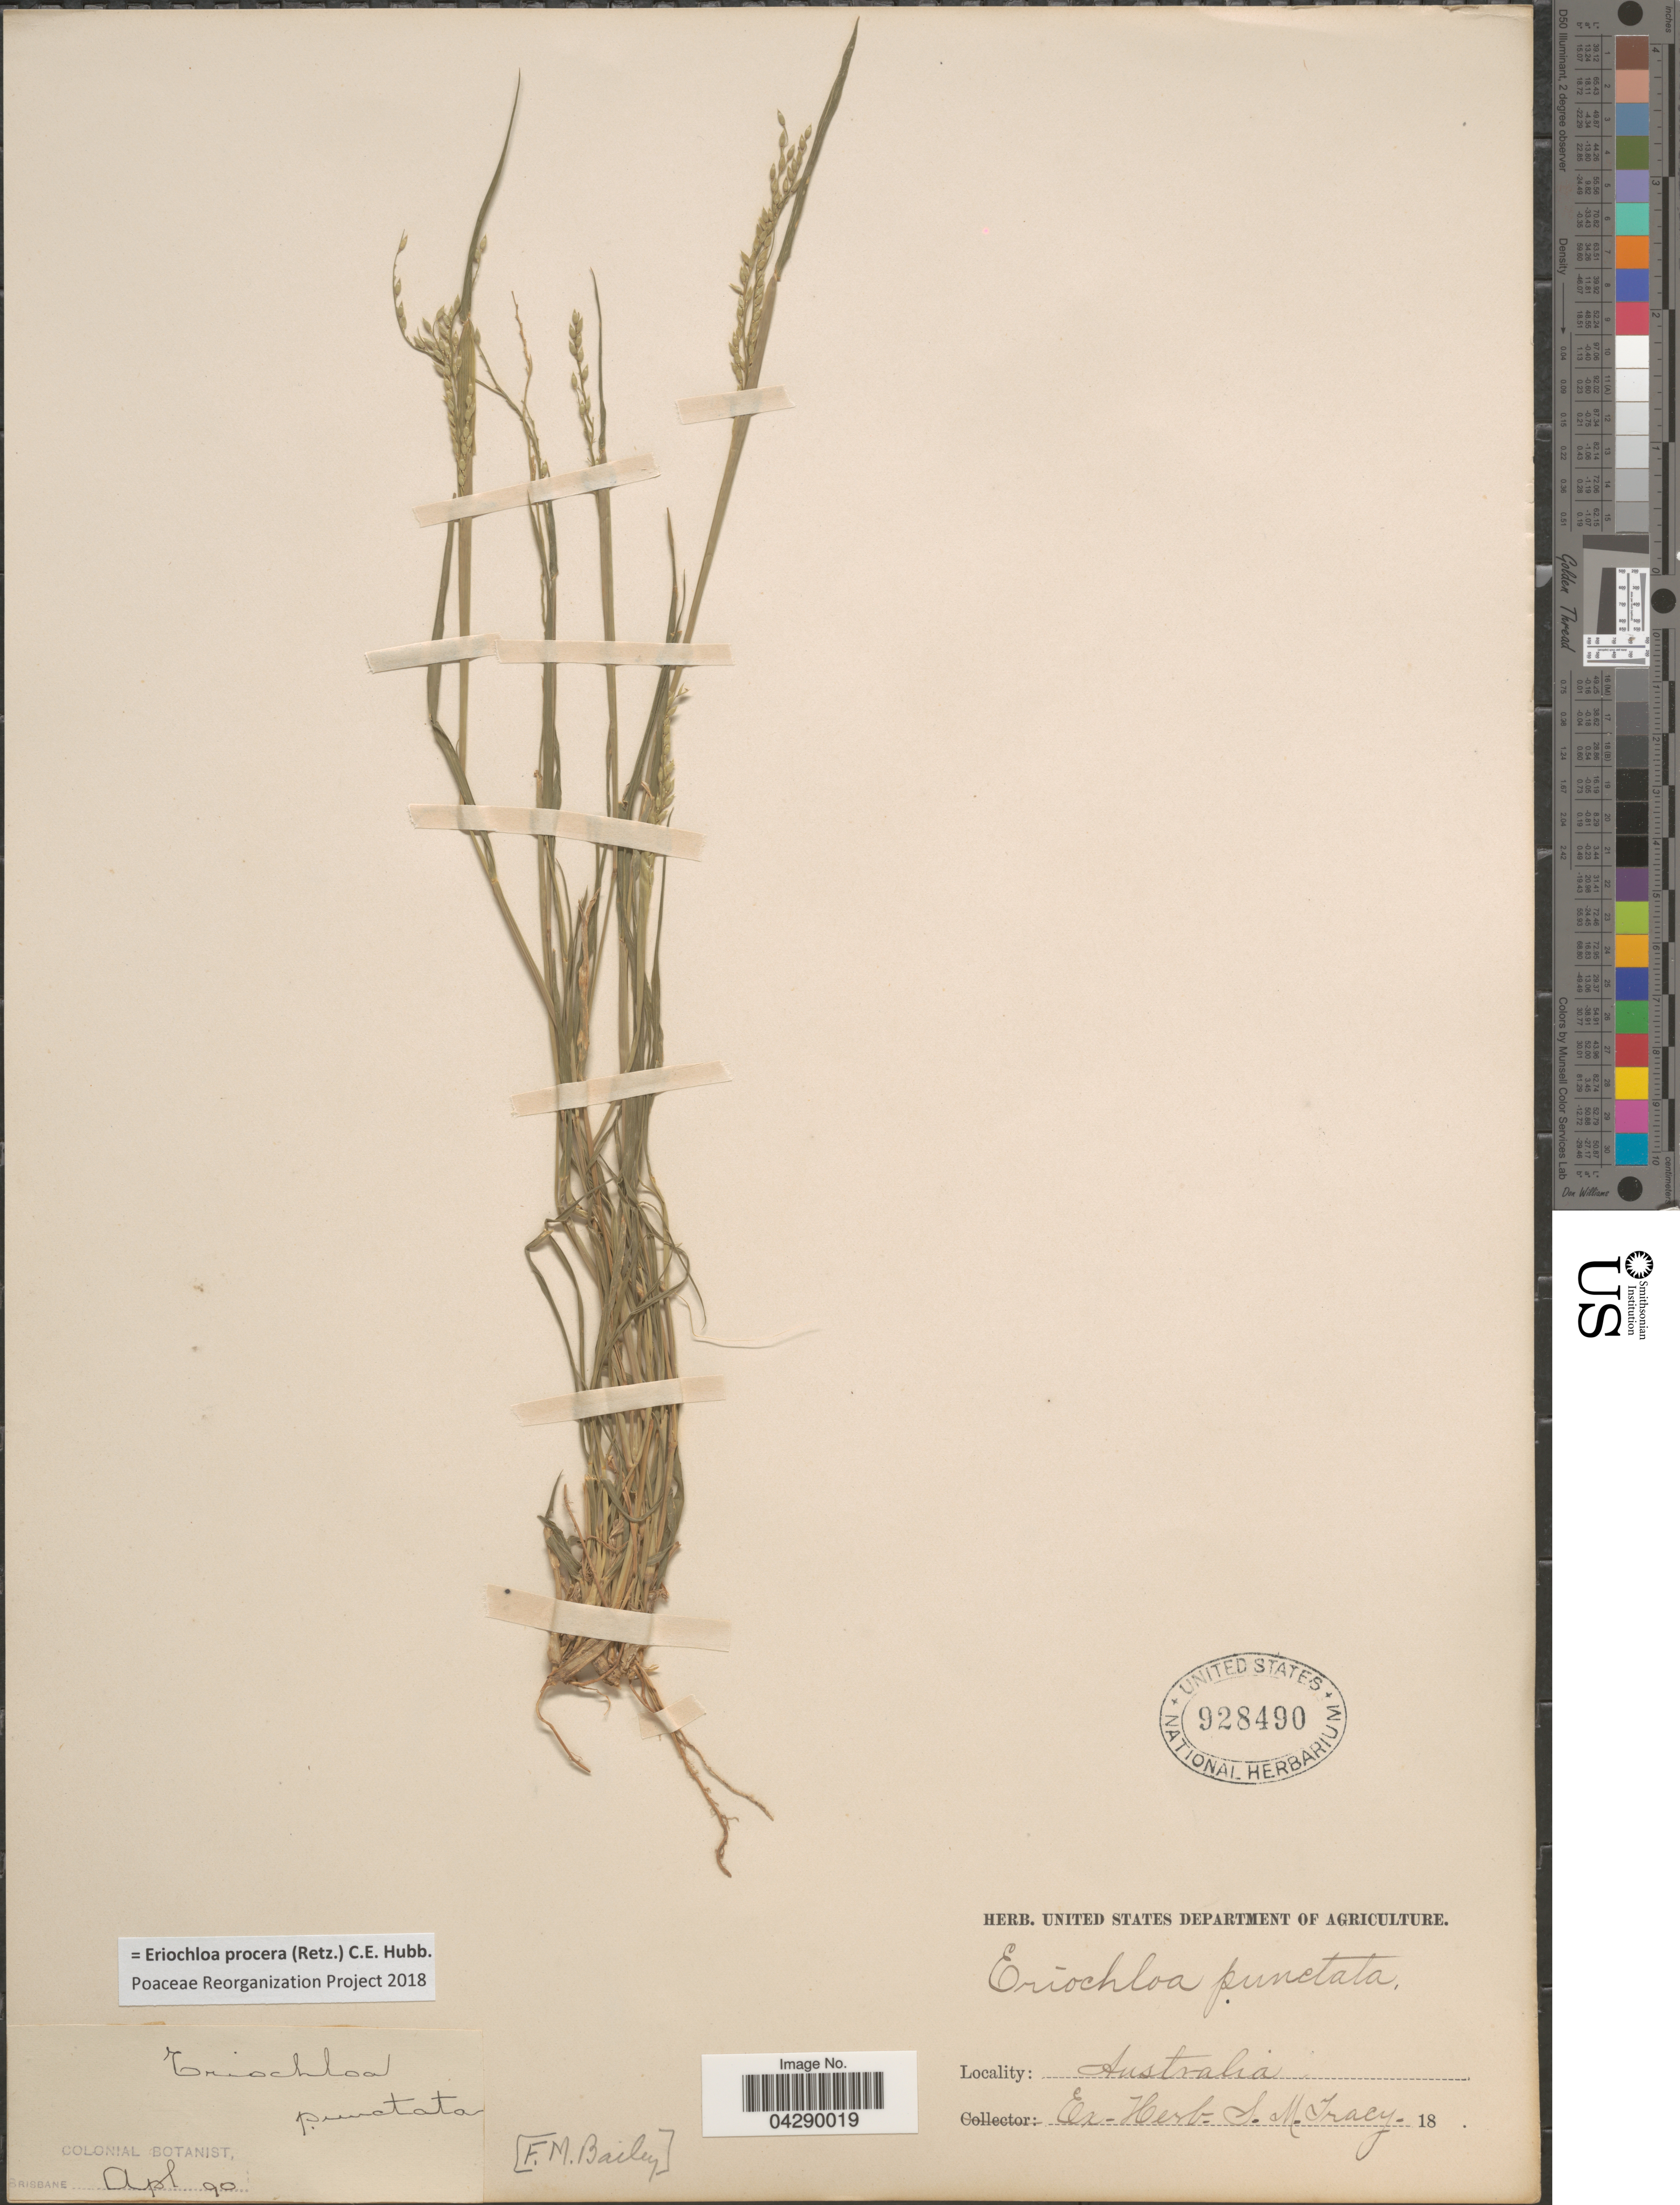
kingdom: Plantae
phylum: Tracheophyta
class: Liliopsida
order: Poales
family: Poaceae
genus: Eriochloa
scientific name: Eriochloa procera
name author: (Retz.) C.E. Hubb.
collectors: F. M. Bailey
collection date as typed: Transcribed d/m/y: /4/90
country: Australia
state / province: Queensland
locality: Brisbane.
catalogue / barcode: US 928490